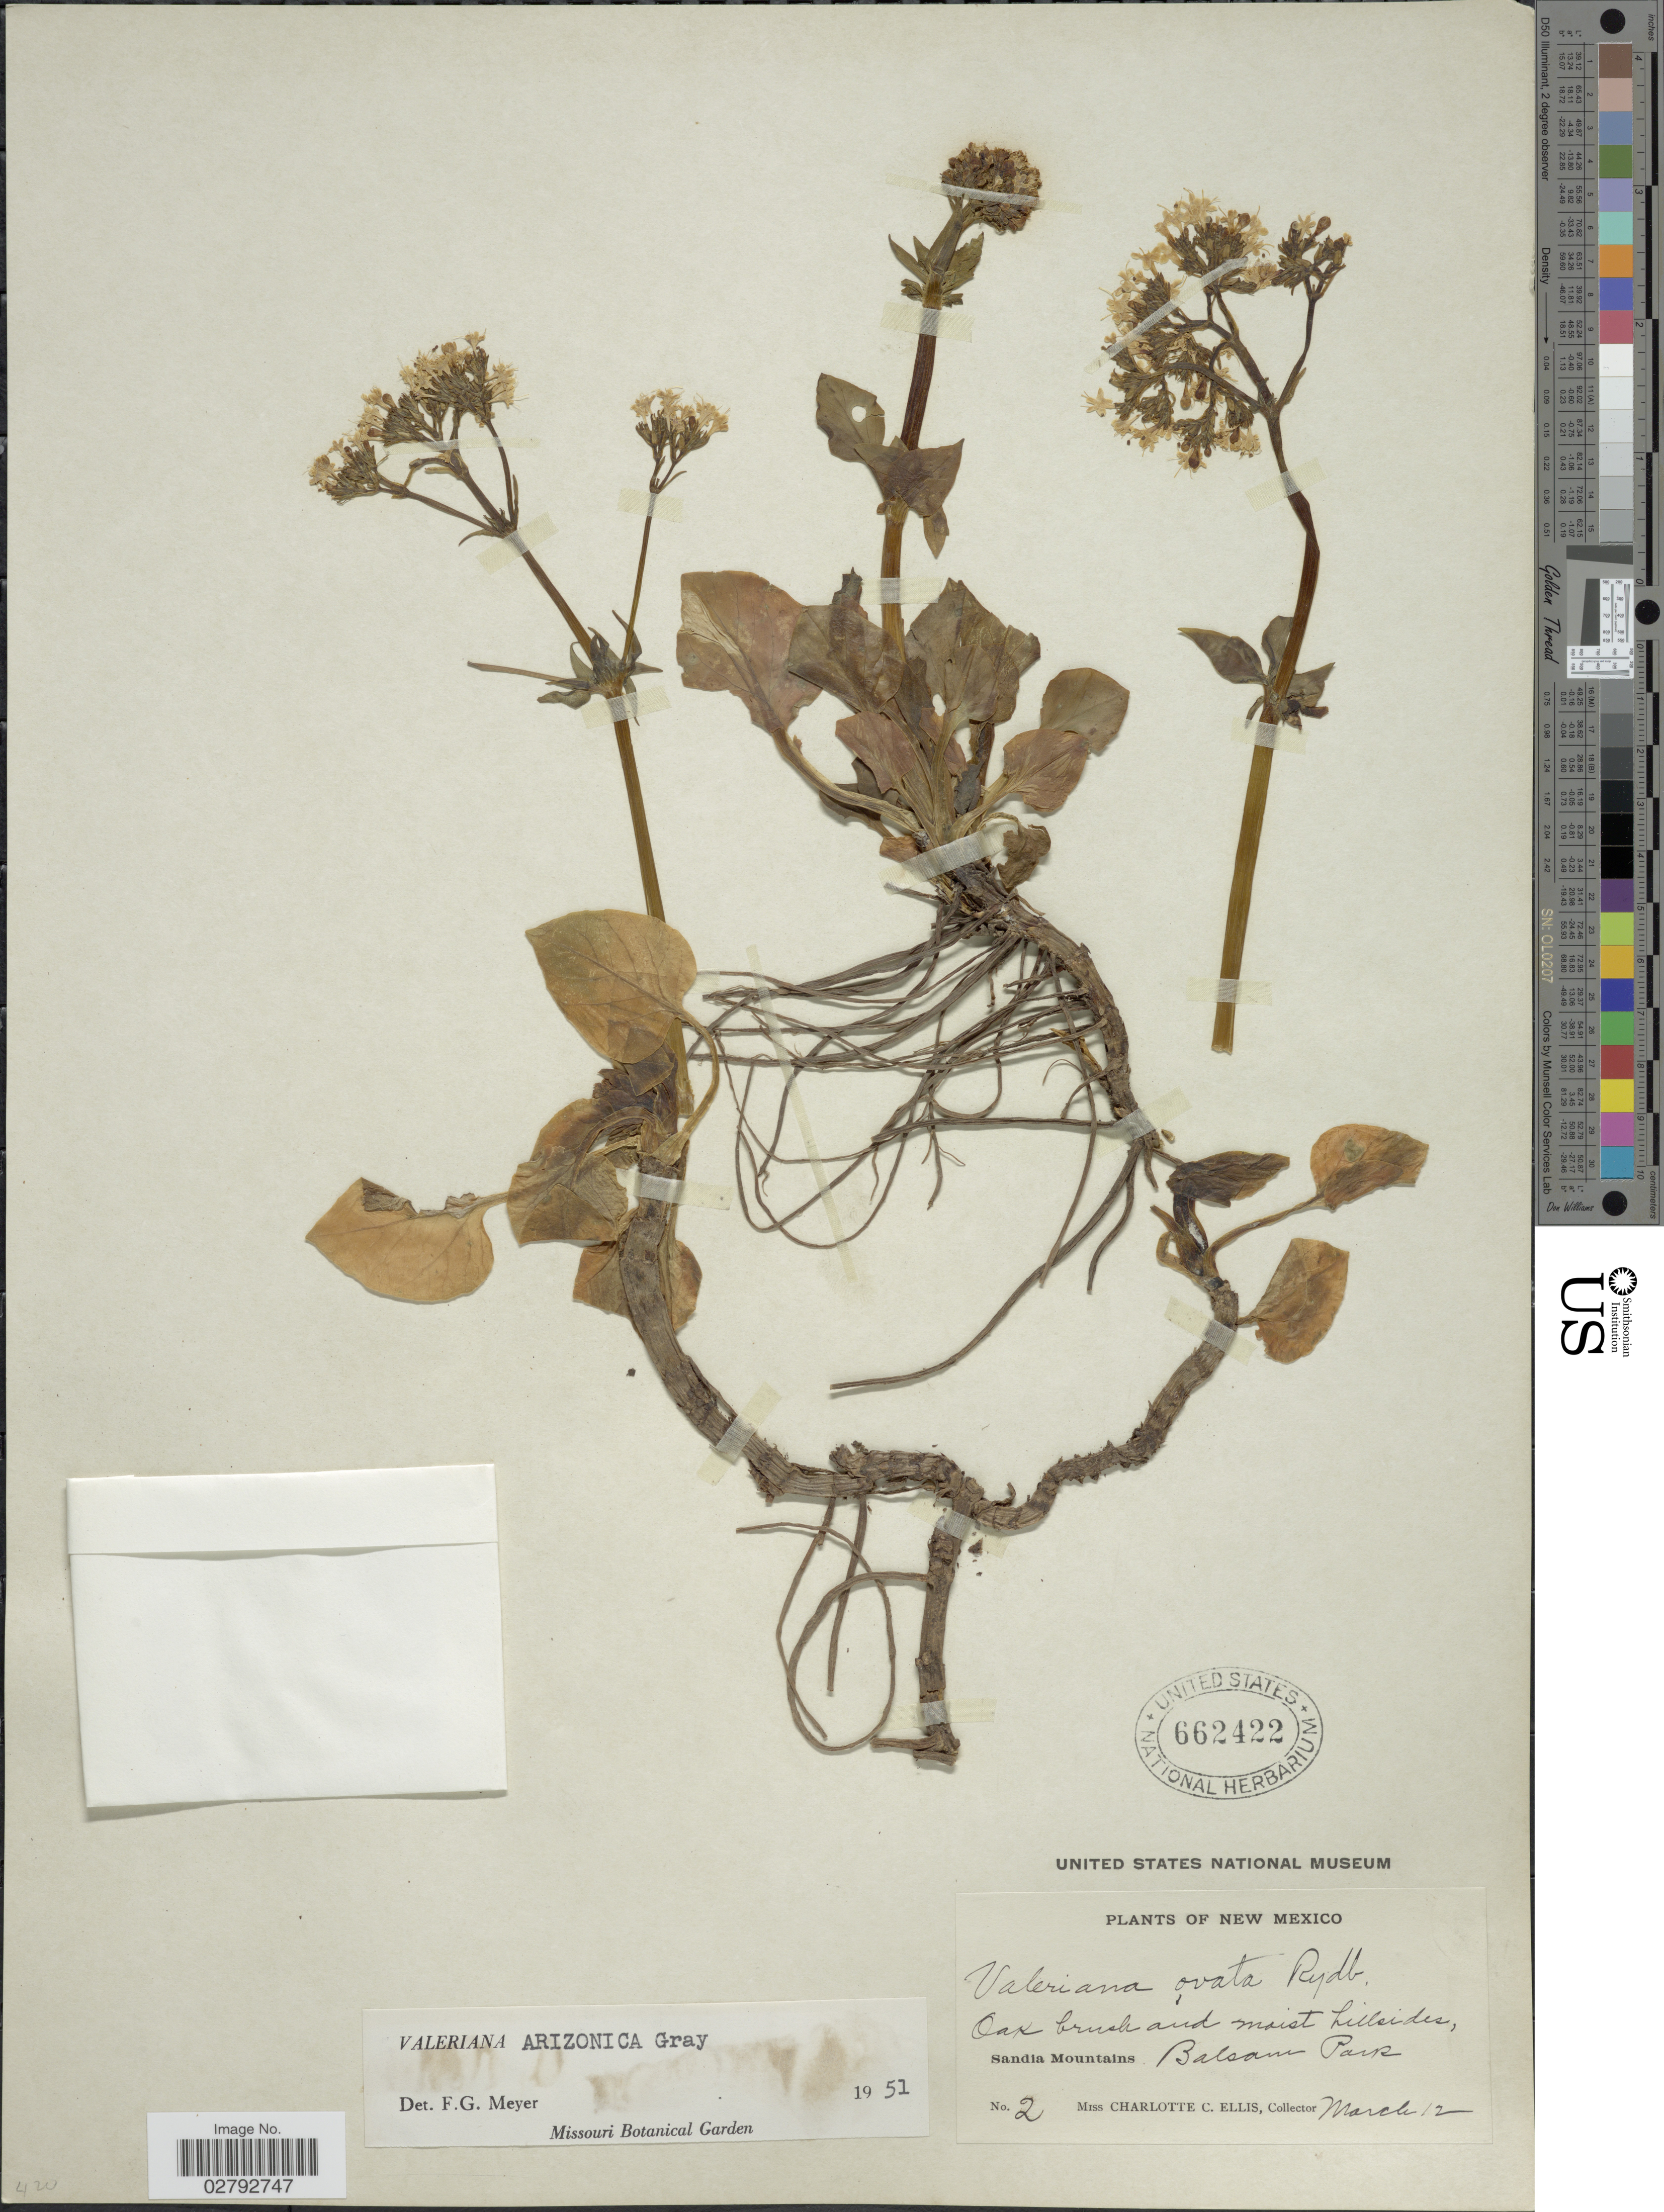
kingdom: Plantae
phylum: Tracheophyta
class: Magnoliopsida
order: Dipsacales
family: Caprifoliaceae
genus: Valeriana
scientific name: Valeriana arizonica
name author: A. Gray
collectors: C. C. Ellis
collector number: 2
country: United States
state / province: New Mexico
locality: Oak brush and moist hillsides, Sandia Mountains. Balsam Park.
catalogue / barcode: US 662422